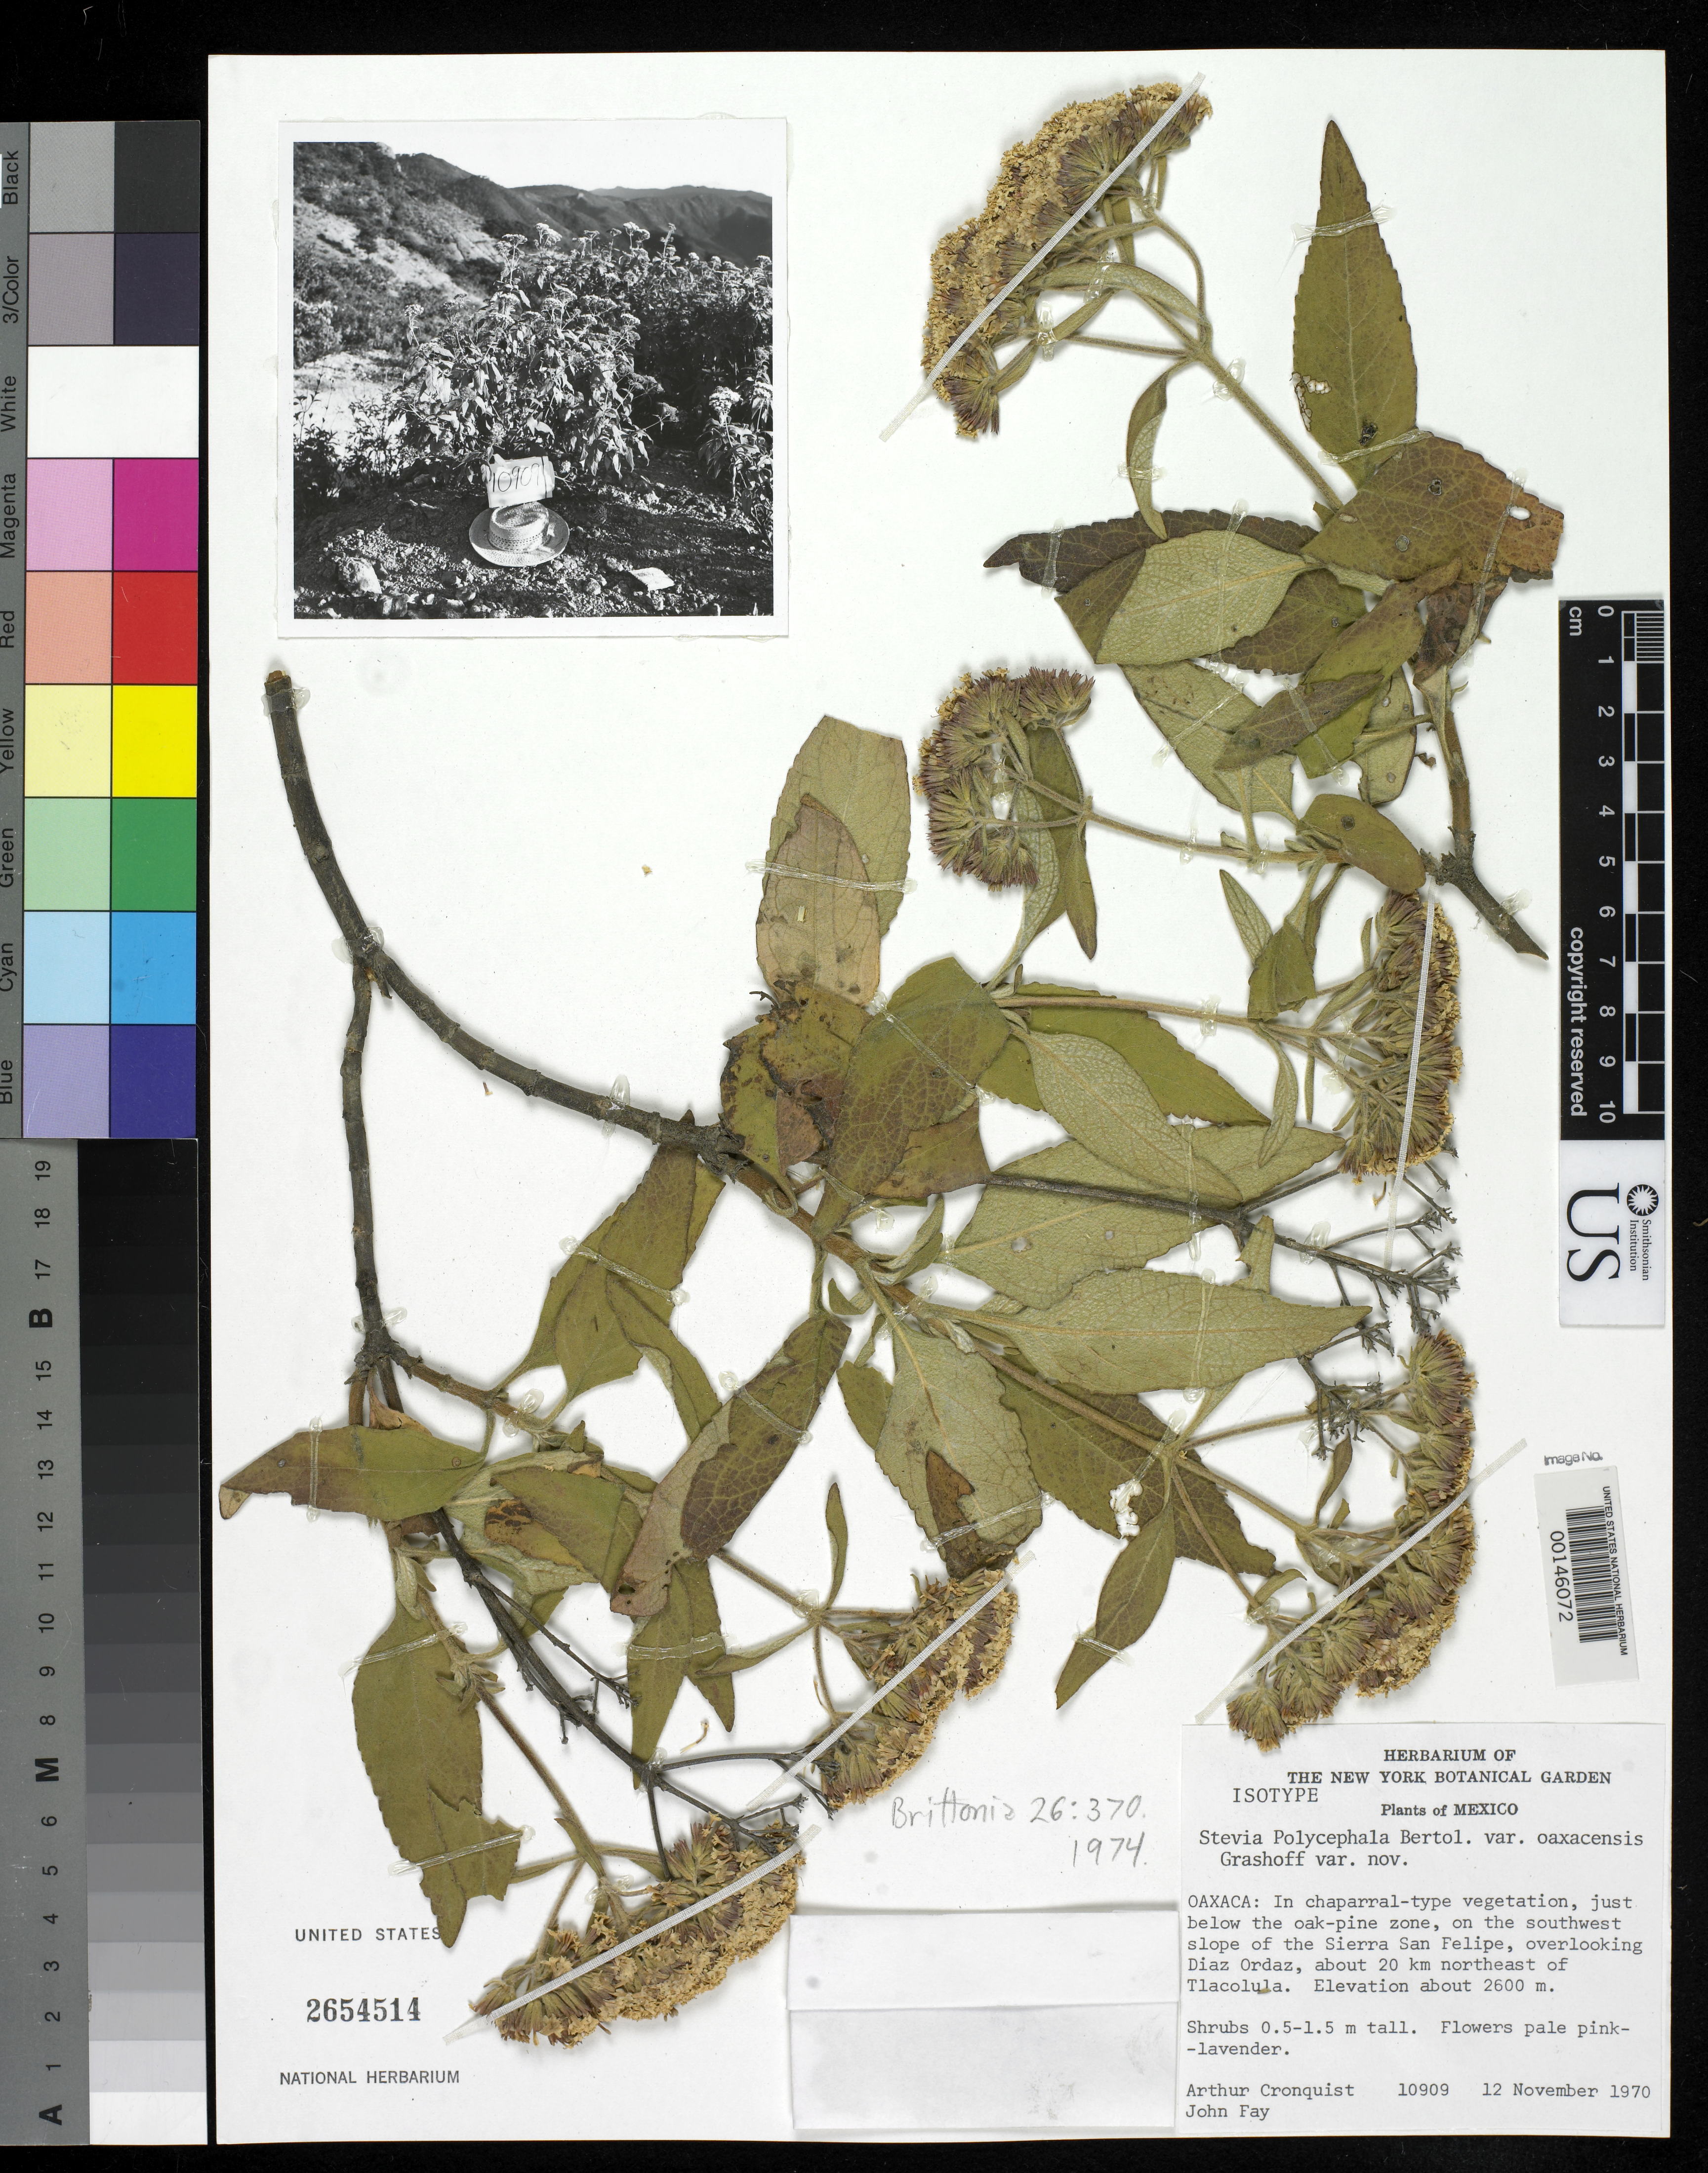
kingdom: Plantae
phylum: Tracheophyta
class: Magnoliopsida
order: Asterales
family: Asteraceae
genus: Stevia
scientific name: Stevia polycephala var. oaxacensis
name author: Grashoff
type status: Isotype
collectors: A. J. Cronquist & J. Fay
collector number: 10909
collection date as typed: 12 Nov 1970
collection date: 1970-11-12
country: Mexico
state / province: Oaxaca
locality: SW slope of Sierra San Felipe overlooking Diaz Ordaz.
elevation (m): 2600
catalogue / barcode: US 2654514